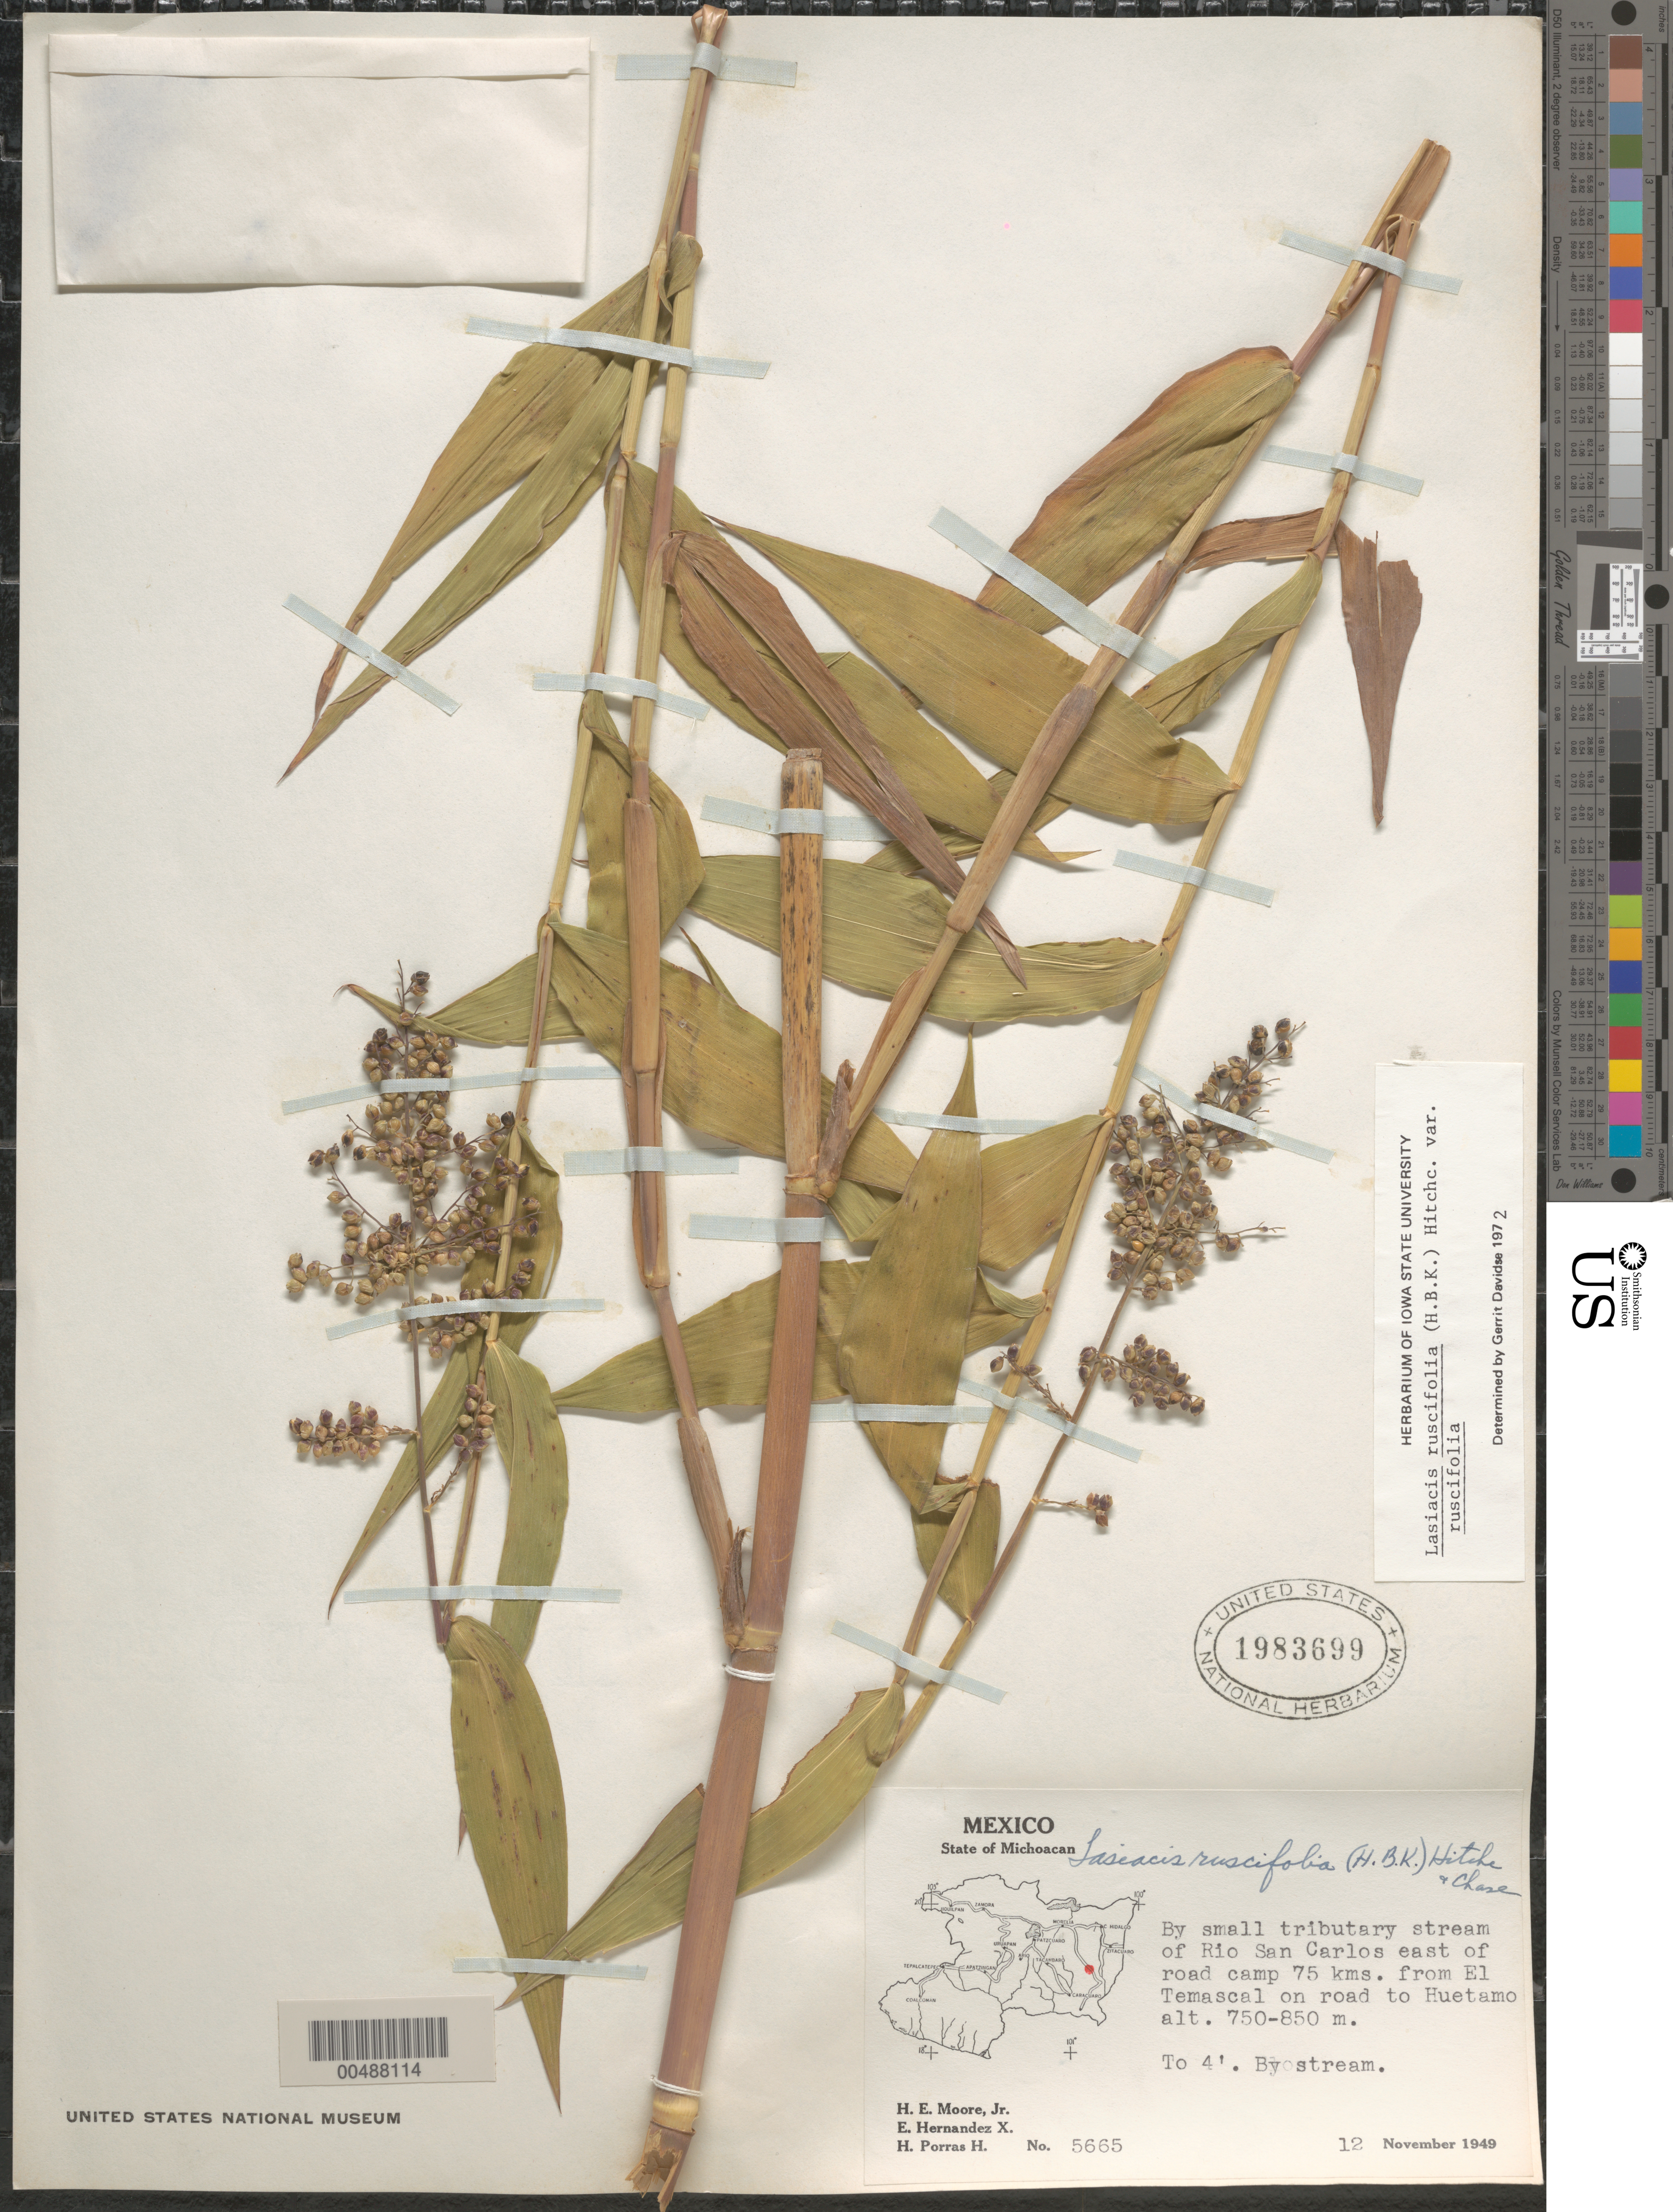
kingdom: Plantae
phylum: Tracheophyta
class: Liliopsida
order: Poales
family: Poaceae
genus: Lasiacis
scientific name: Lasiacis ruscifolia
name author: (Kunth) Hitchc.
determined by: Davidse, Gerrit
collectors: H. E. Moore, E. I. Hernández-X. & H. Porras-H.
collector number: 5665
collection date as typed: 12 Nov 1949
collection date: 1949-11-12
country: Mexico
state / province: Michoacán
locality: By small tributary stream of Rio San Carlos E of rd camp 75 km from El Temascal on rd to Huetamo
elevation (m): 750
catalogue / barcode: US 1983699